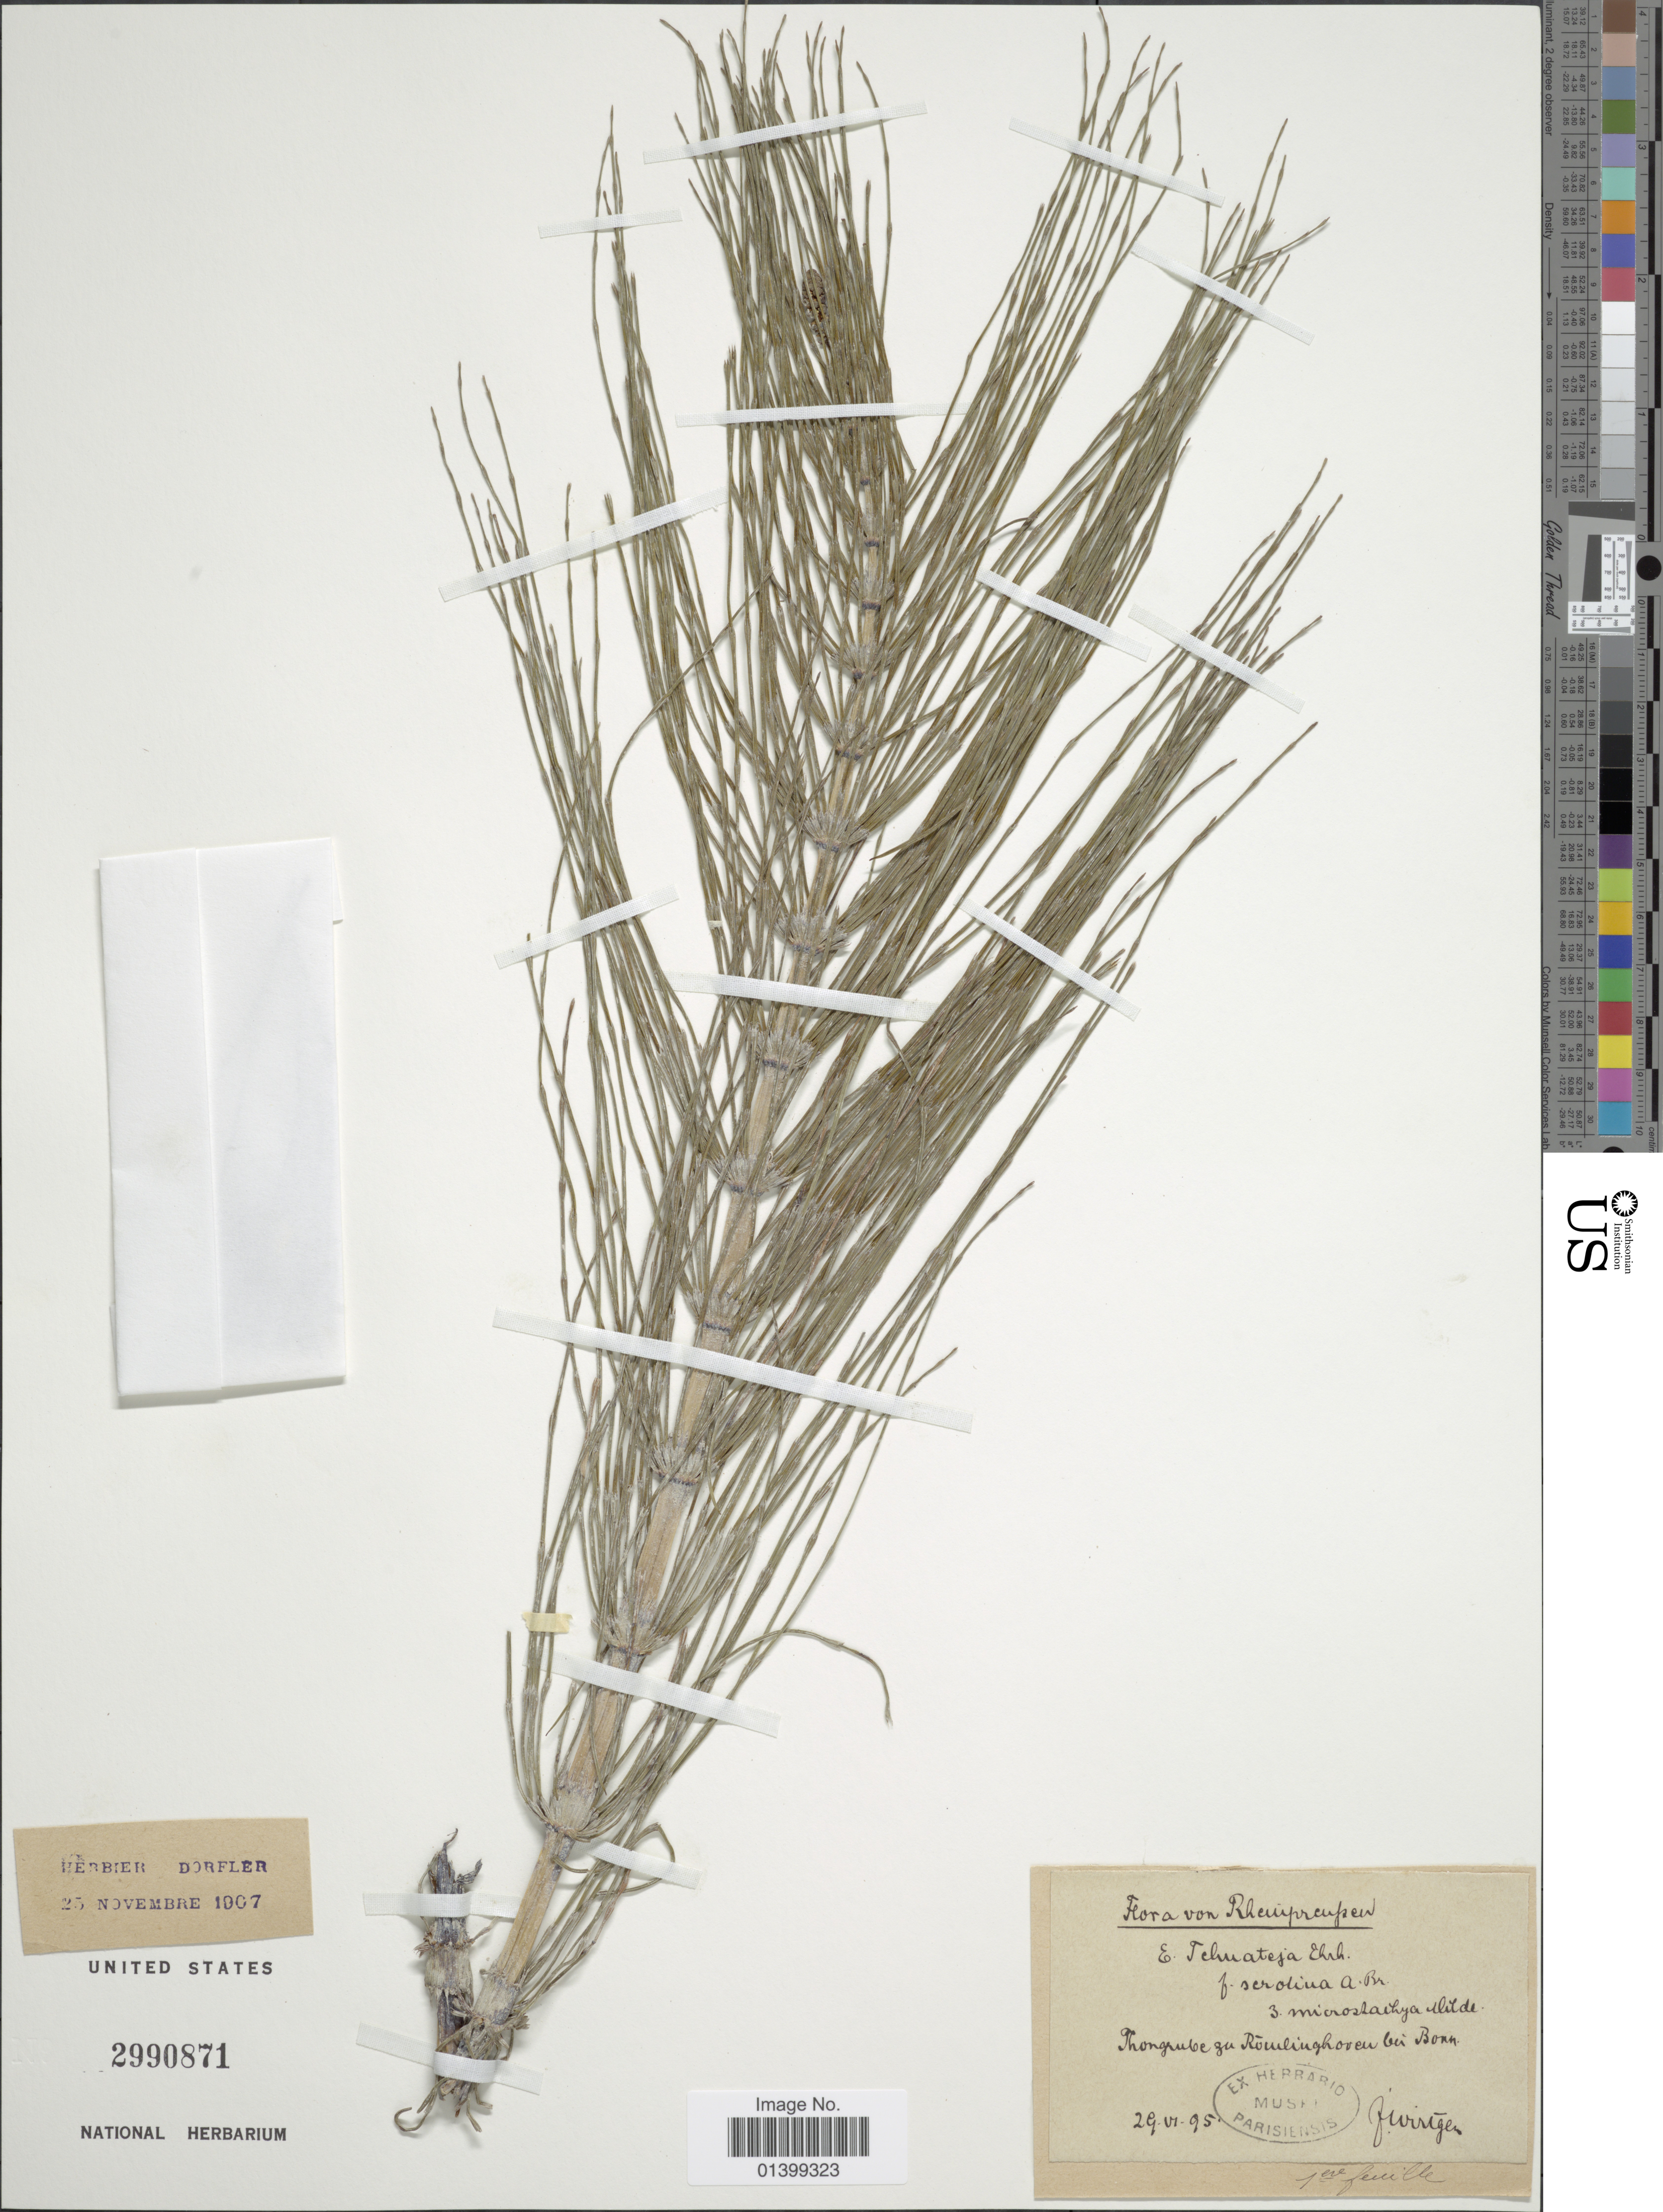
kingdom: Plantae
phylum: Tracheophyta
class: Polypodiopsida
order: Equisetales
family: Equisetaceae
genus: Equisetum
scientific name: Equisetum telmateia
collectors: F. Wirtgen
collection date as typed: Transcribed d/m/y: 29/6/95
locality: Rheinpreussen. Thongrube zu Romlinghoven bei Bonn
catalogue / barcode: US 2990871